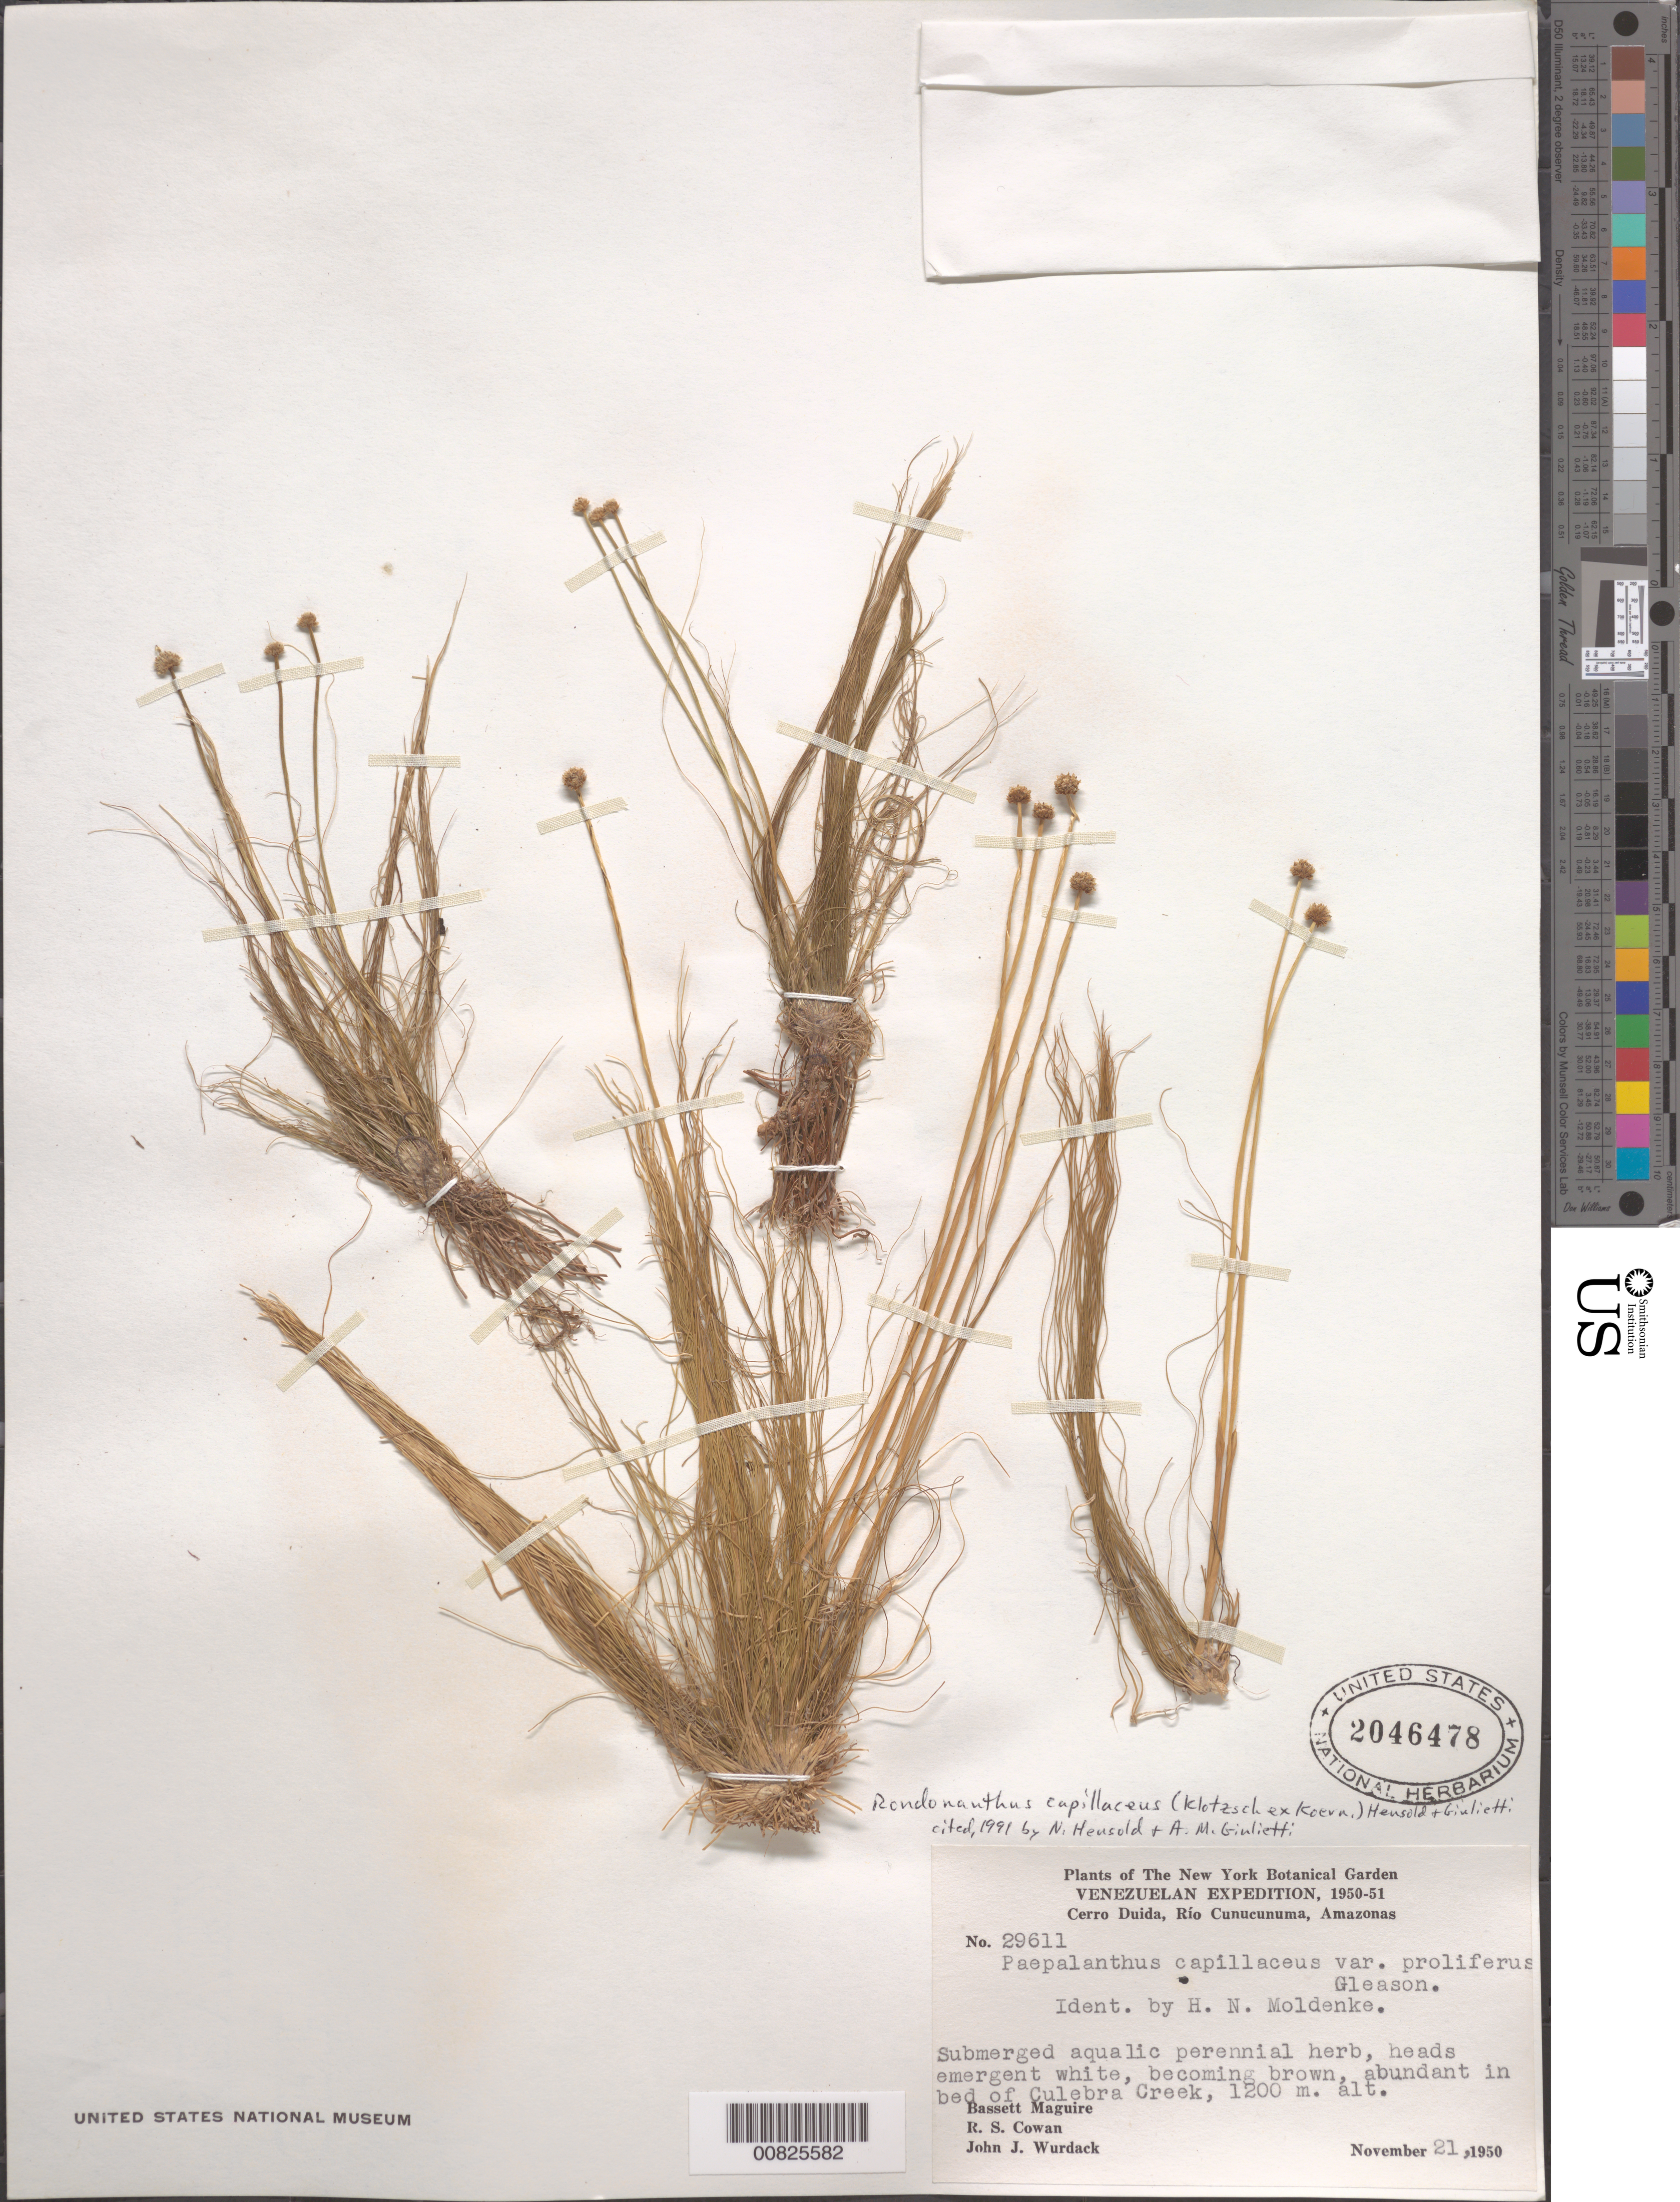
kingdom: Plantae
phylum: Tracheophyta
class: Liliopsida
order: Poales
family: Eriocaulaceae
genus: Rondonanthus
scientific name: Rondonanthus capillaceus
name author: (Klotzsch ex Körn.) Hensold & Giul.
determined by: Moldenke, H. N.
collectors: B. Maguire, R. S. Cowan & J. J. Wurdack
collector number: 29611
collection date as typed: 21-Nov-50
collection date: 1950-11-21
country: Venezuela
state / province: Amazonas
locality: Cerro Duida, Río Cunucunuma, Caño Culebra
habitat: Bed of creek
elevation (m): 1200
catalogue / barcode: US 2046478